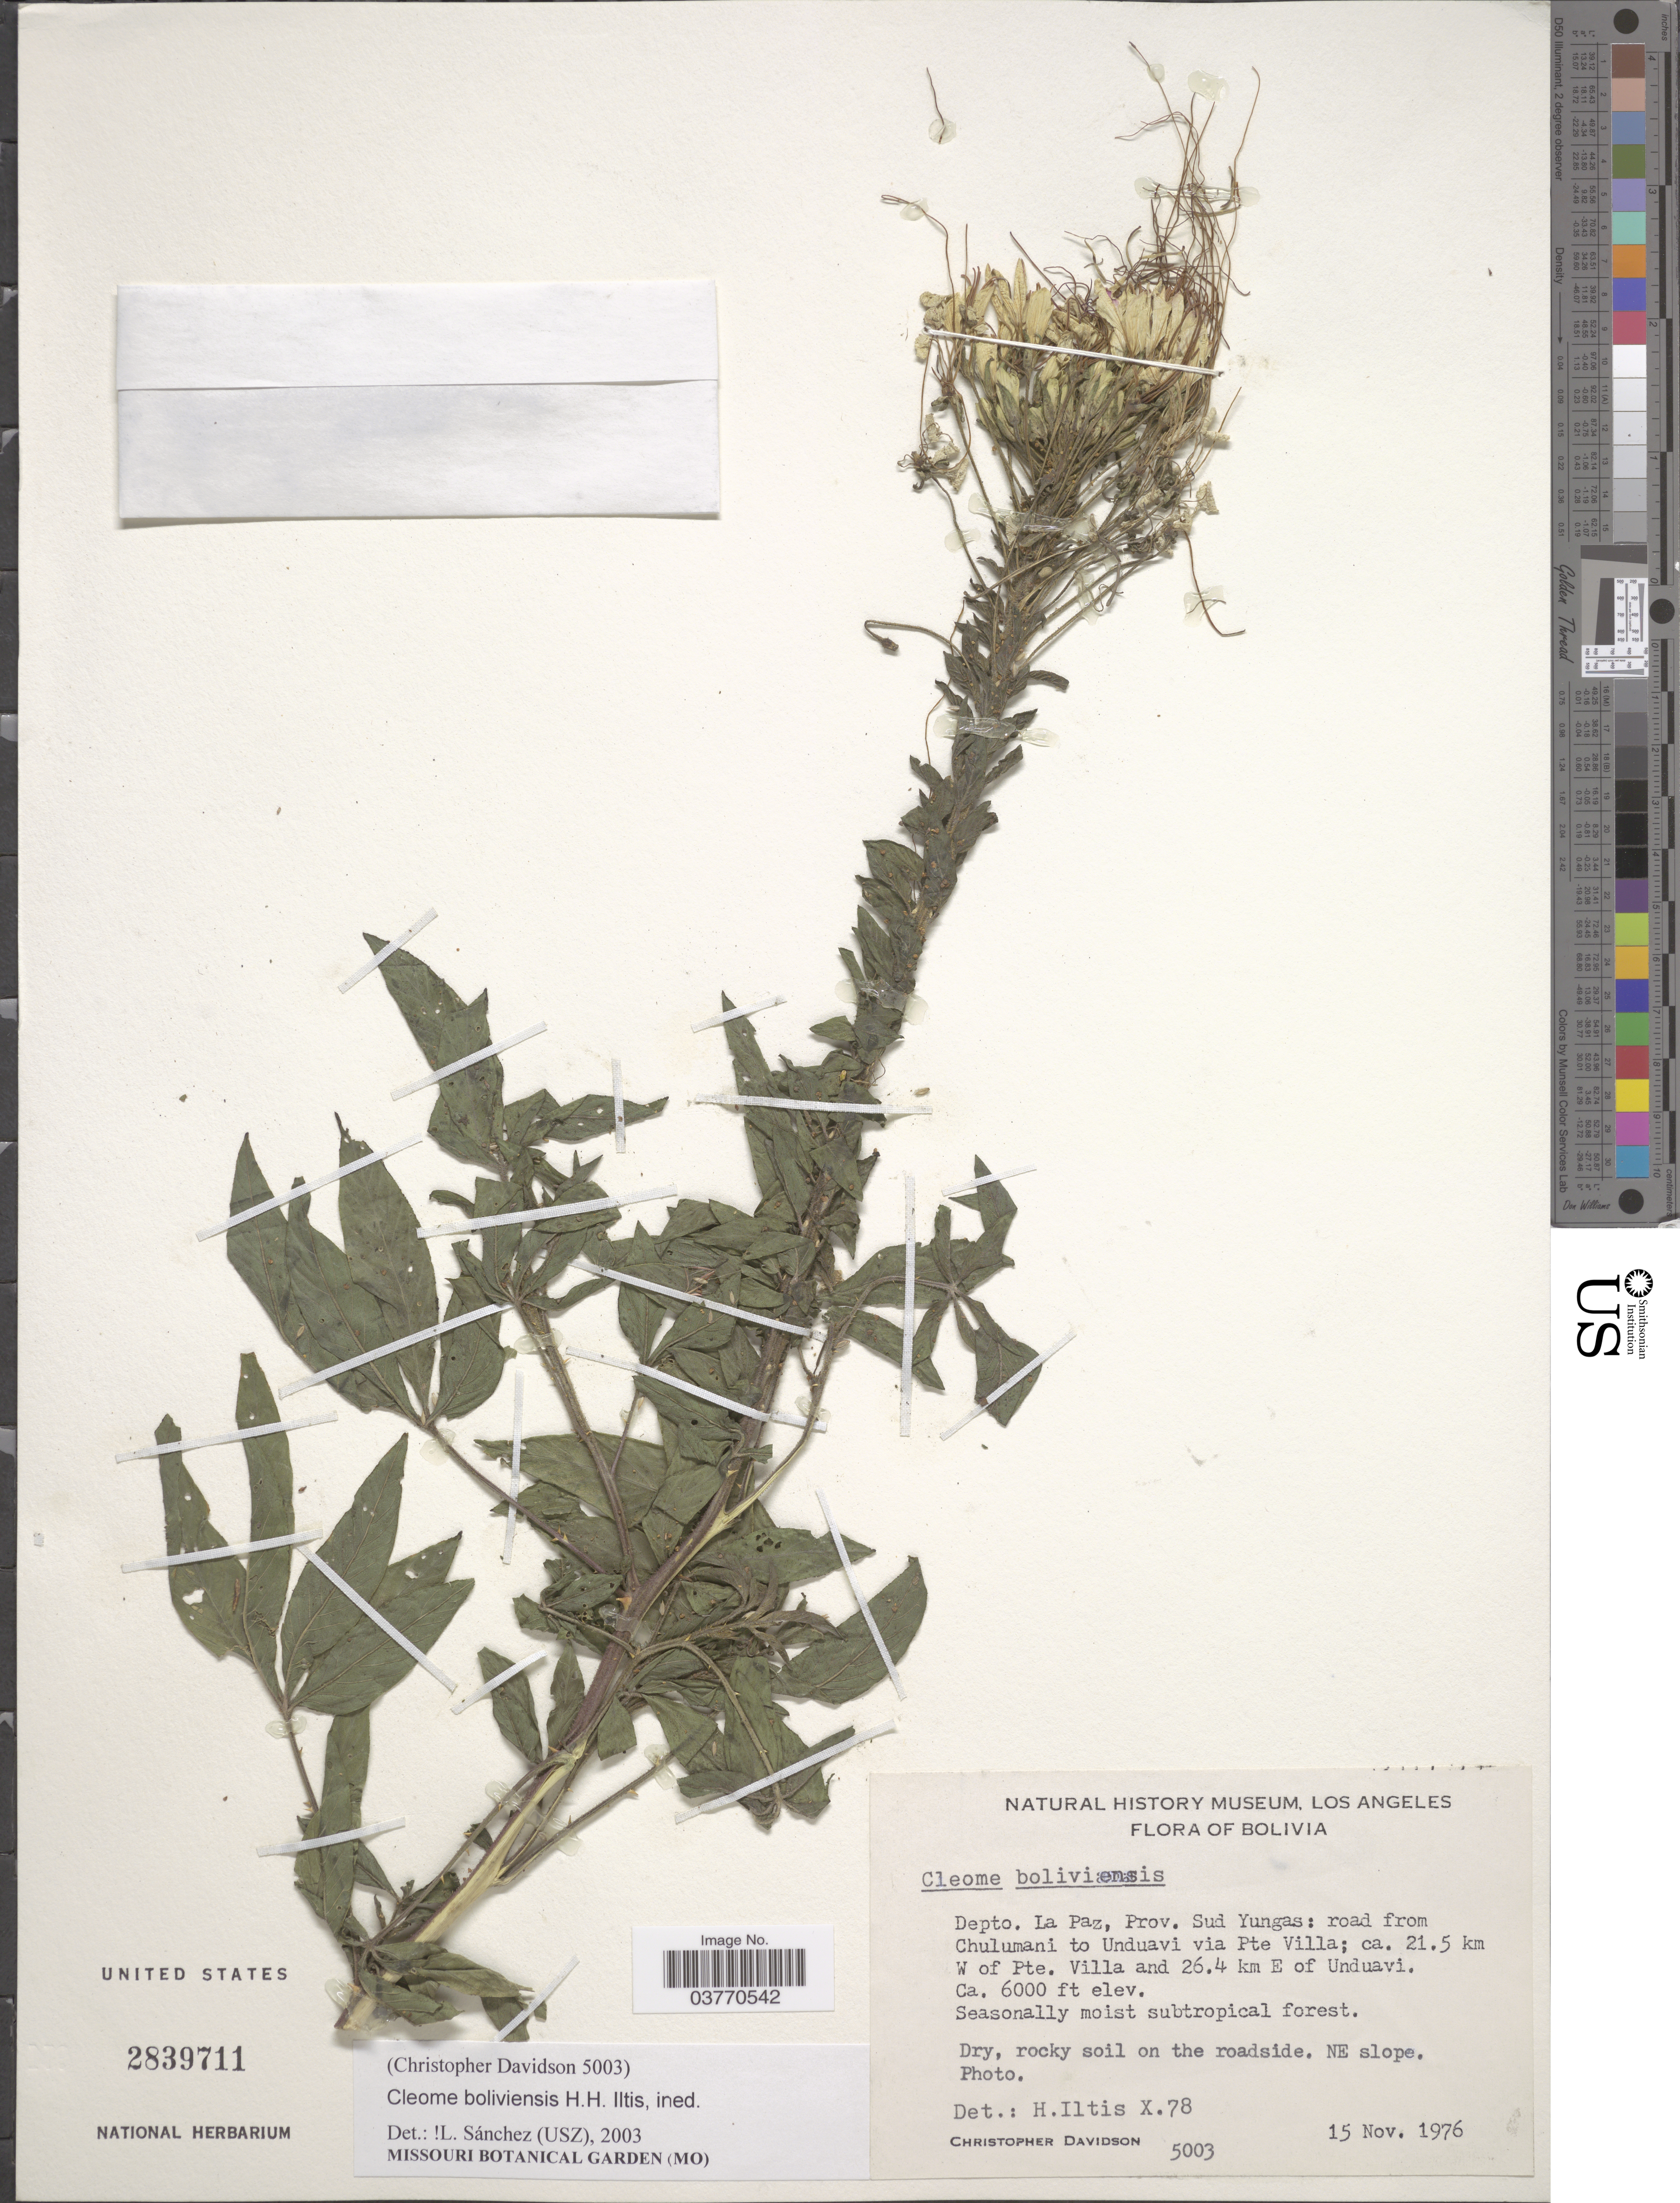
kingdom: Plantae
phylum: Tracheophyta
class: Magnoliopsida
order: Brassicales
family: Cleomaceae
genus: Tarenaya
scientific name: Tarenaya boliviensis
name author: (Iltis) Soares Neto & Roalson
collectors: C. Davidson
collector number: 5003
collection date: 1976-11-15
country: Bolivia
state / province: La Paz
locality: Dept. La Paz. Sud Yungas: road from Chulumani to Unduavi via Pte Villa; ca 21.5 km W of Pte. Villa and 26.4 km E of Unduavi. NE slope.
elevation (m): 1829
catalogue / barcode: US 2839711